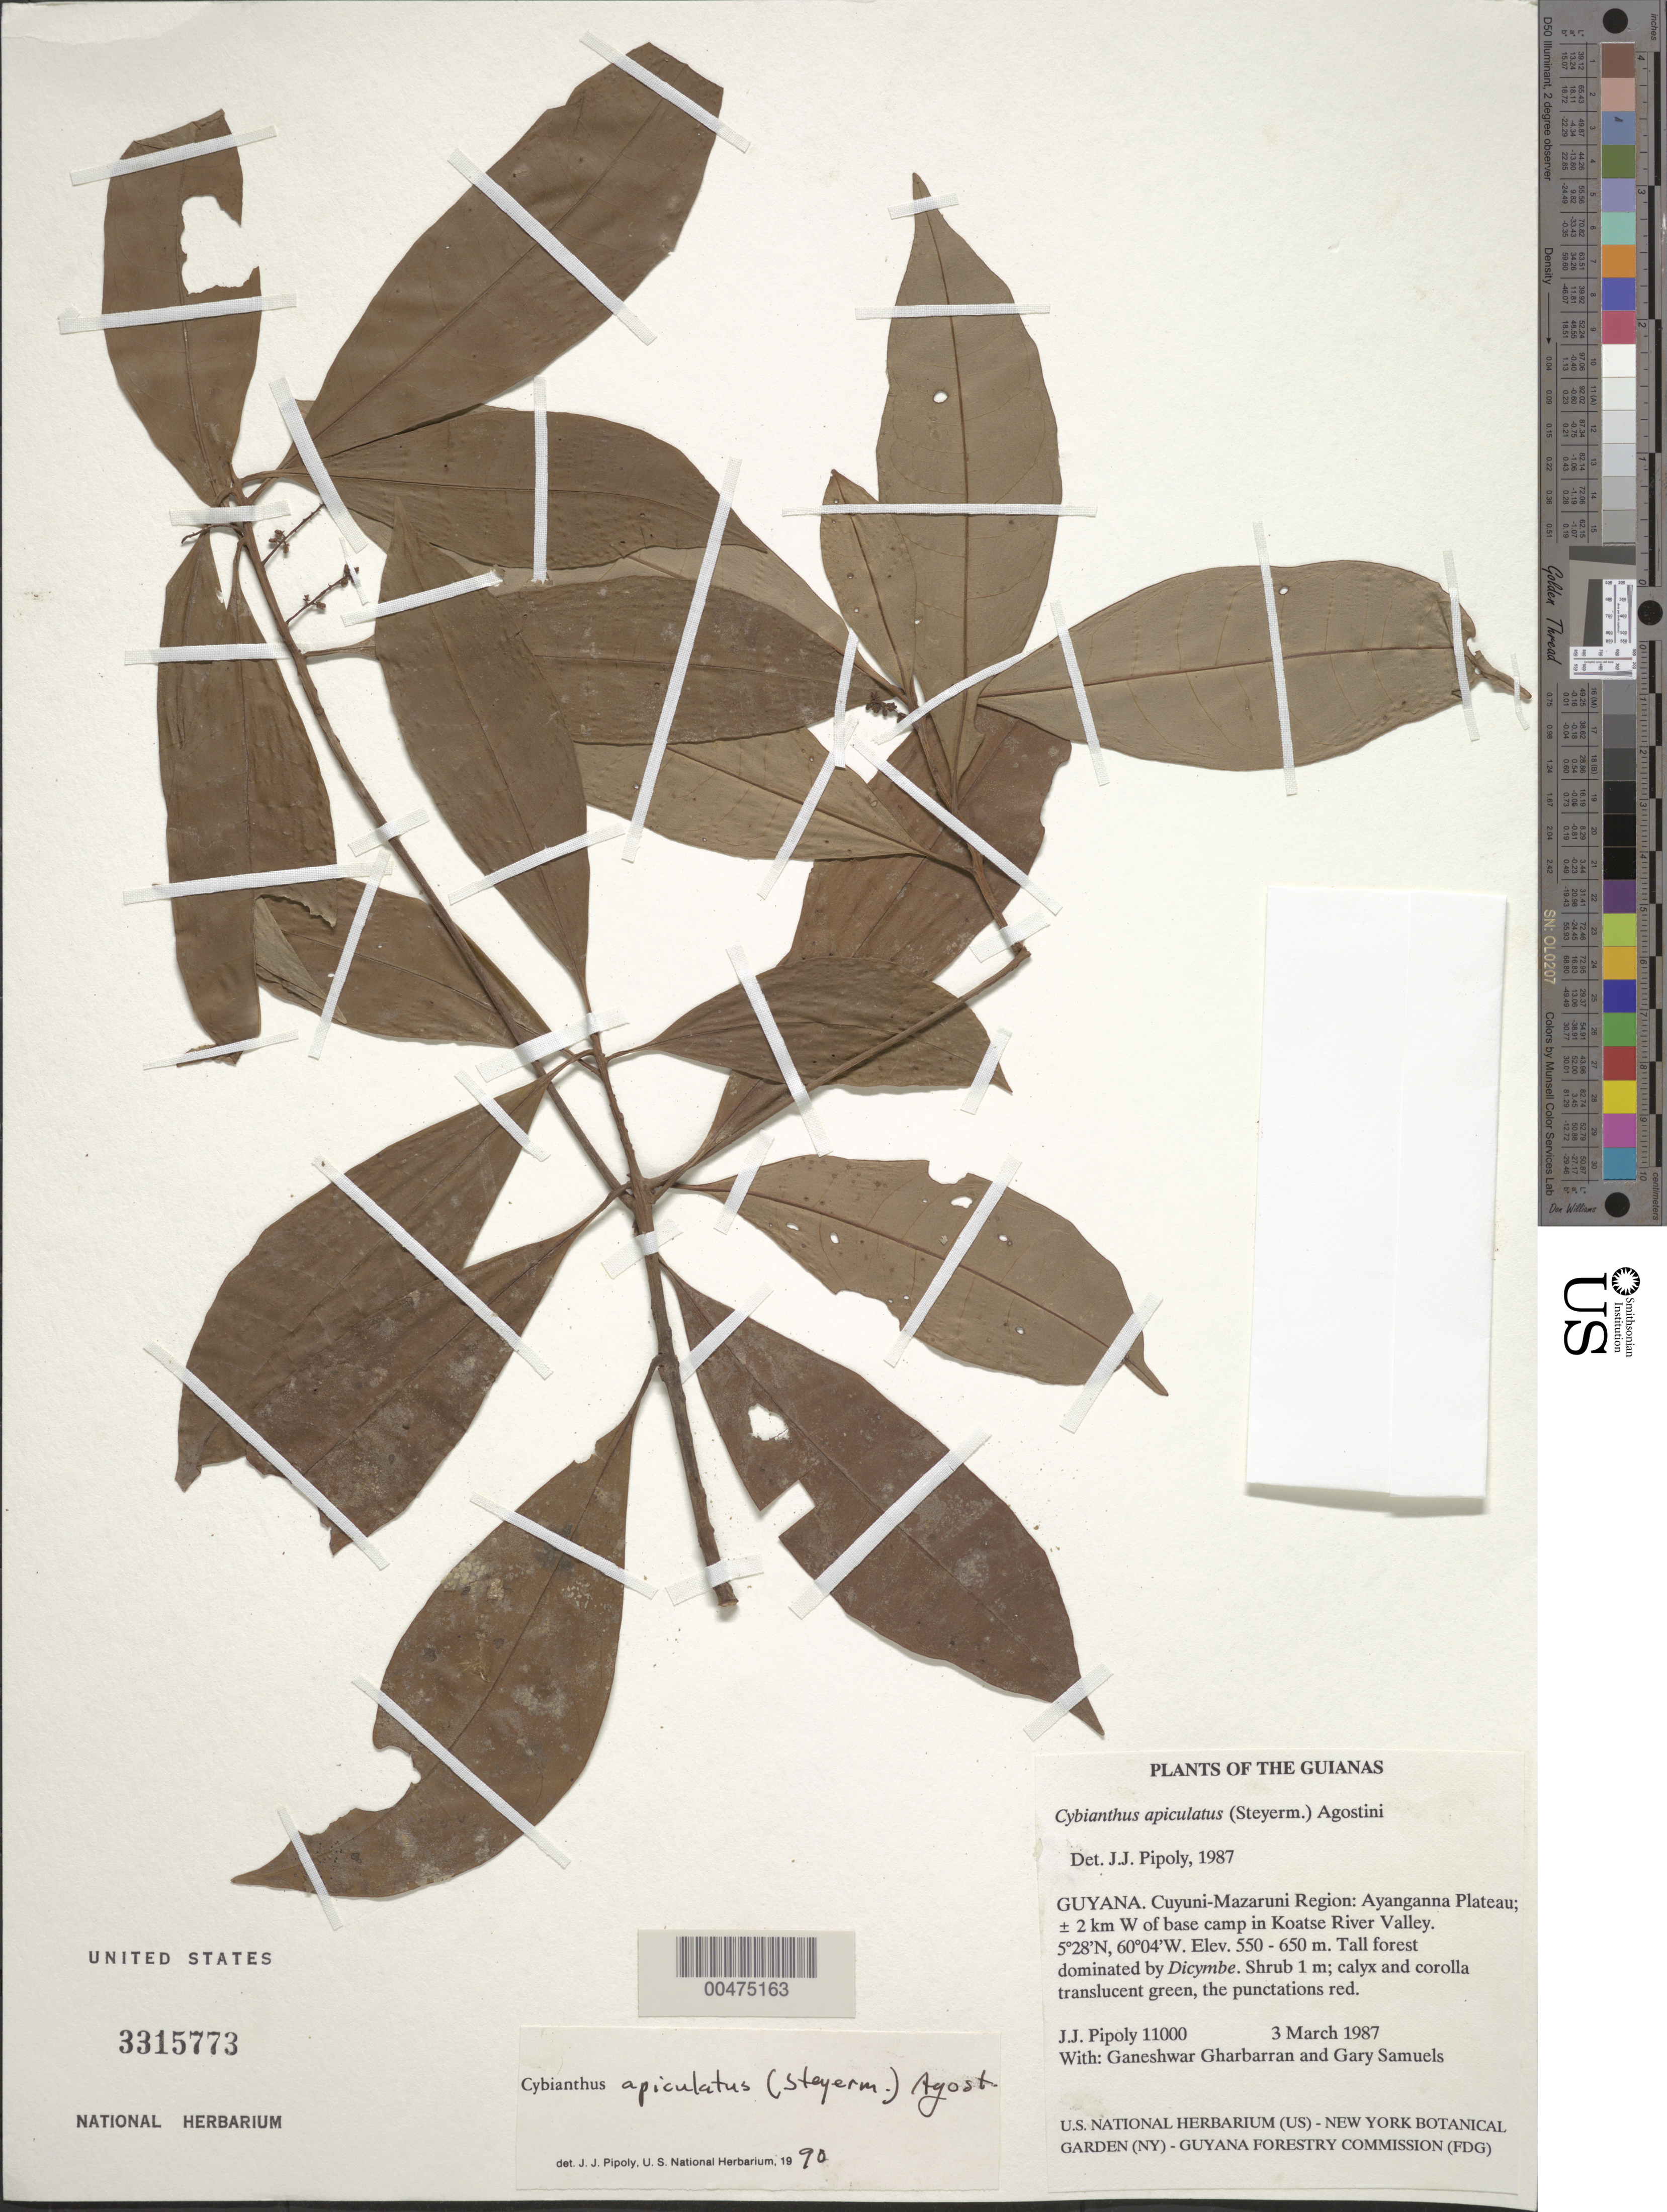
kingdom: Plantae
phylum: Tracheophyta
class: Magnoliopsida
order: Ericales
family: Primulaceae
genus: Cybianthus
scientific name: Cybianthus apiculatus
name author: (Steyerm.) G. Agostini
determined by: Pipoly, J. J., III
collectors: J. J. Pipoly, G. Gharbarran & G. Samuels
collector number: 11000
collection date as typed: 3 March 1987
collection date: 1987-03-03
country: Guyana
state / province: Cuyuni-Mazaruni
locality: Ayanganna Plateau; ± 2 km W of base camp in Koatse River Valley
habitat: Tall forest dominated by Dicymbe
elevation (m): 550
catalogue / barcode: US 3315773